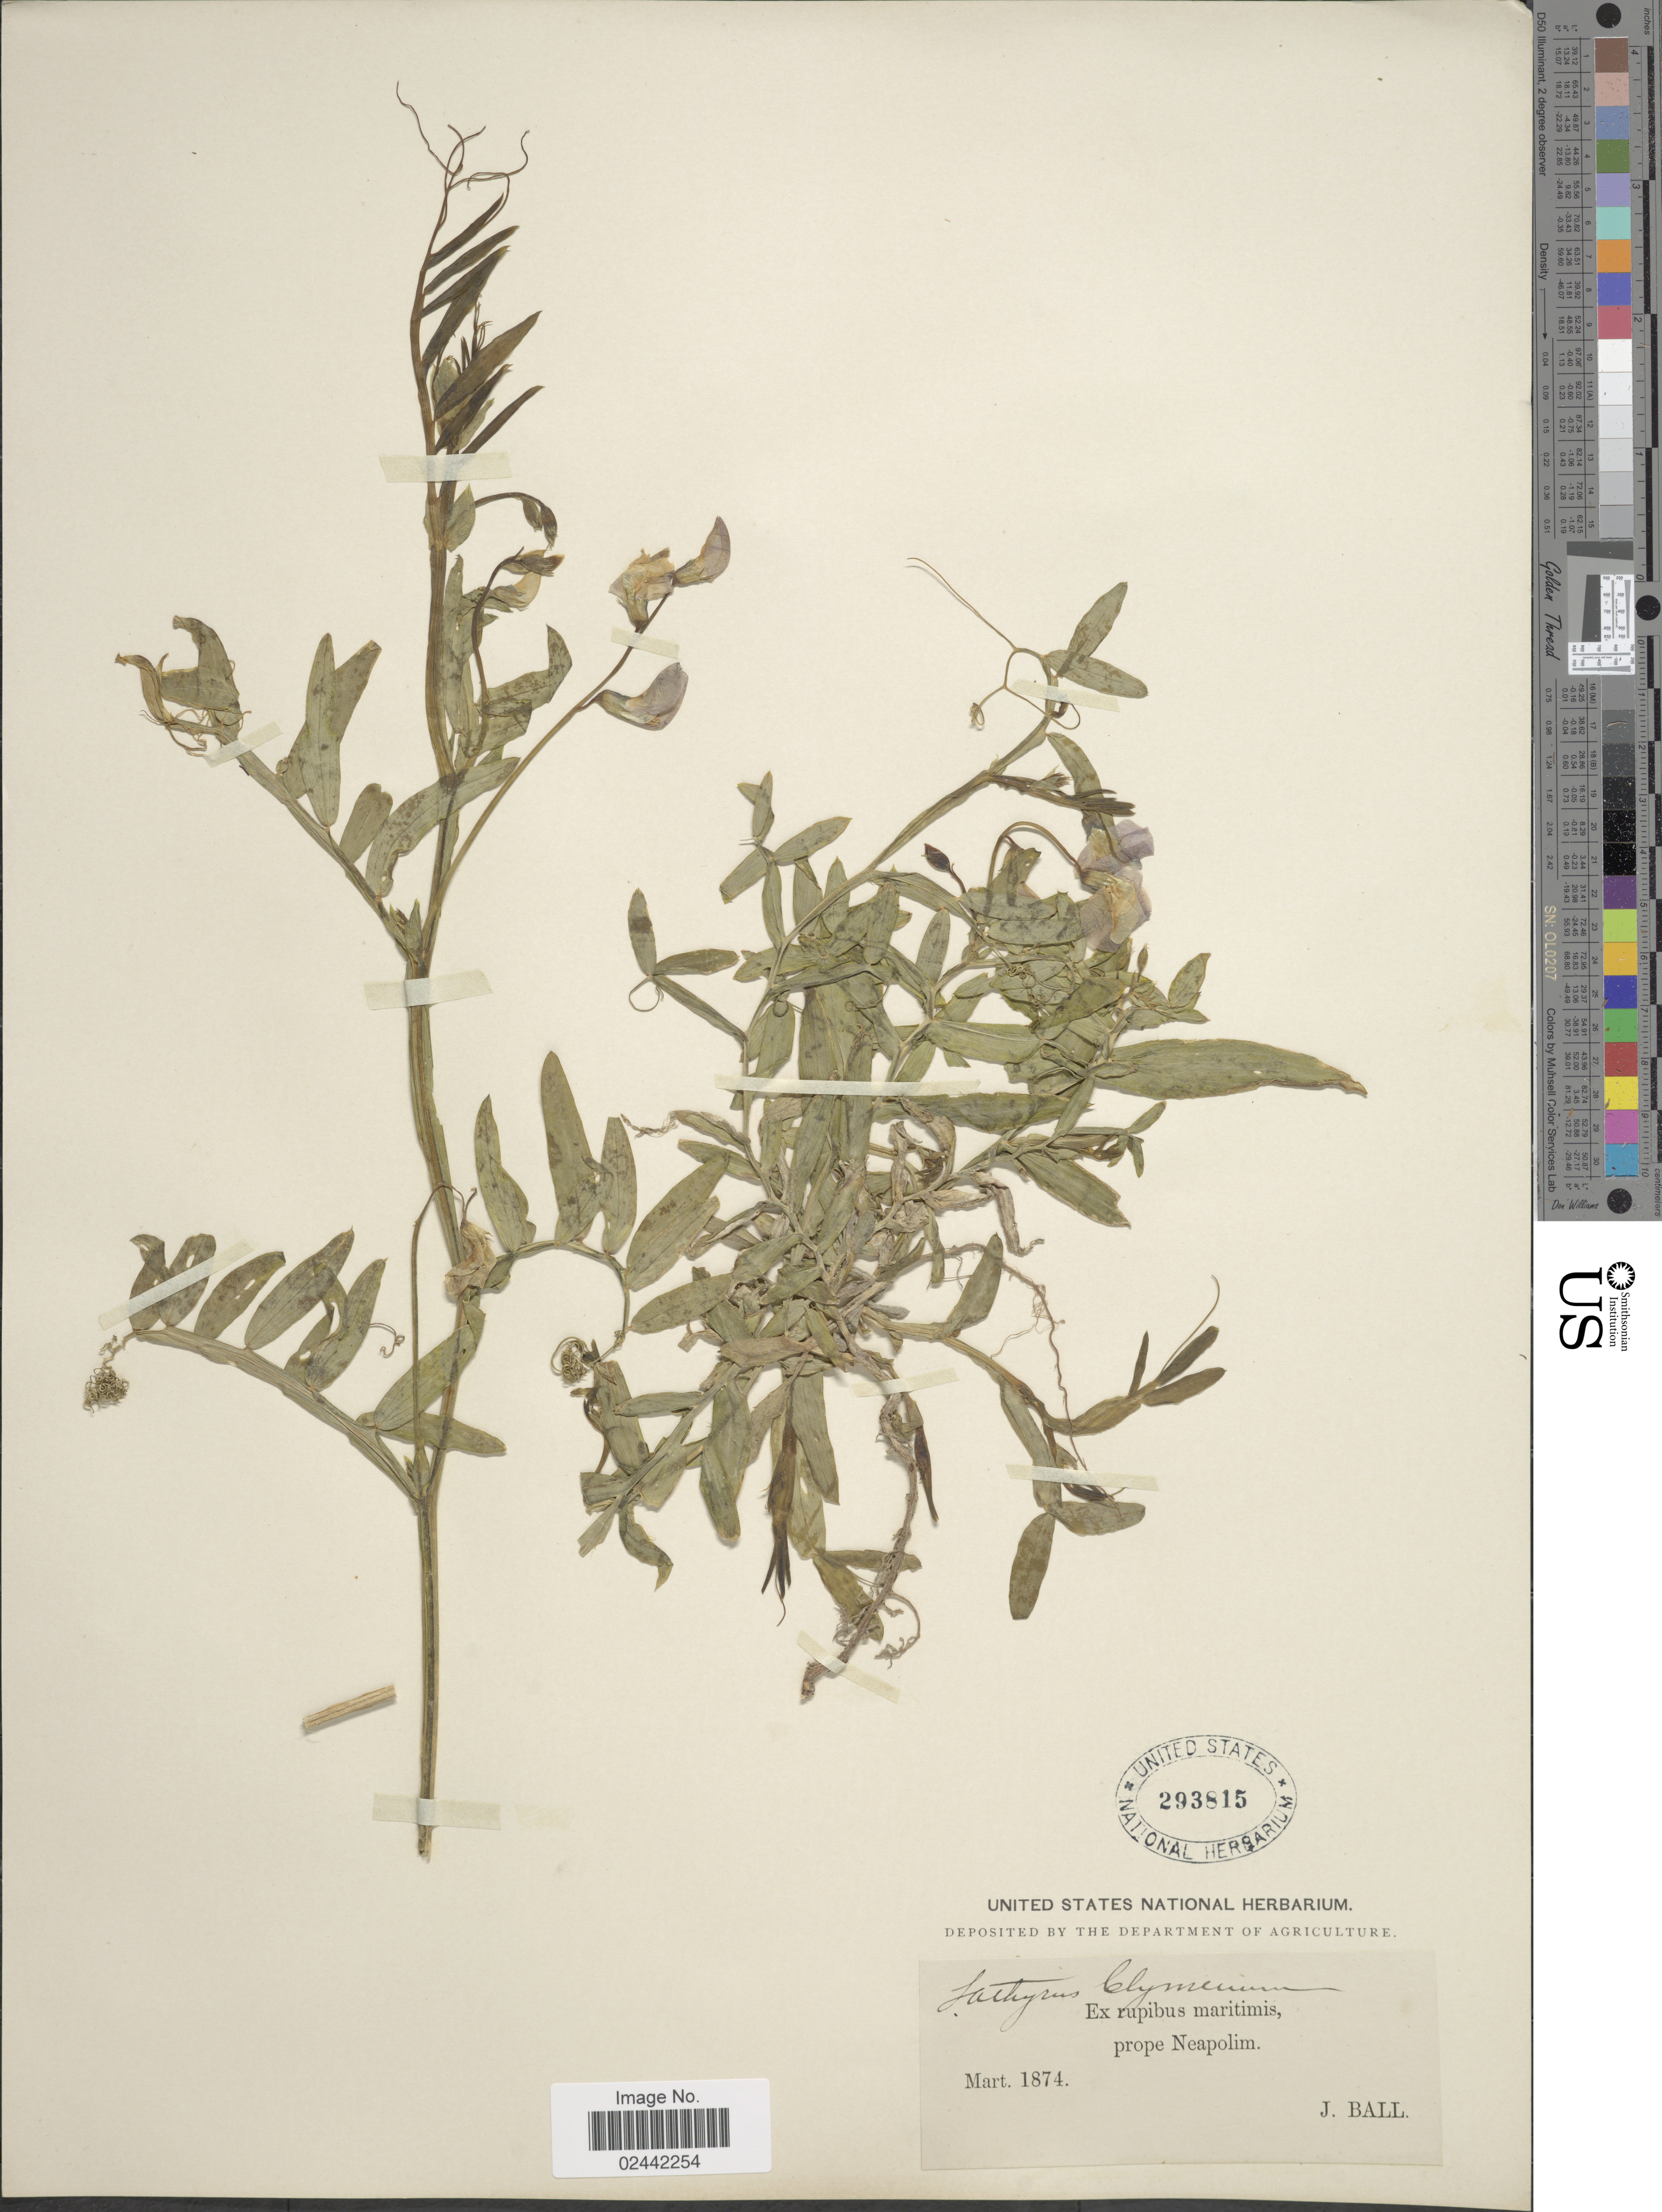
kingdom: Plantae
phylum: Tracheophyta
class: Magnoliopsida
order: Fabales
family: Fabaceae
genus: Lathyrus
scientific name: Lathyrus clymenum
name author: L.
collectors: J. Ball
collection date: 1874-03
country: Italy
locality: Prope Neapolim. Rupibus maritimis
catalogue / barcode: US 293815